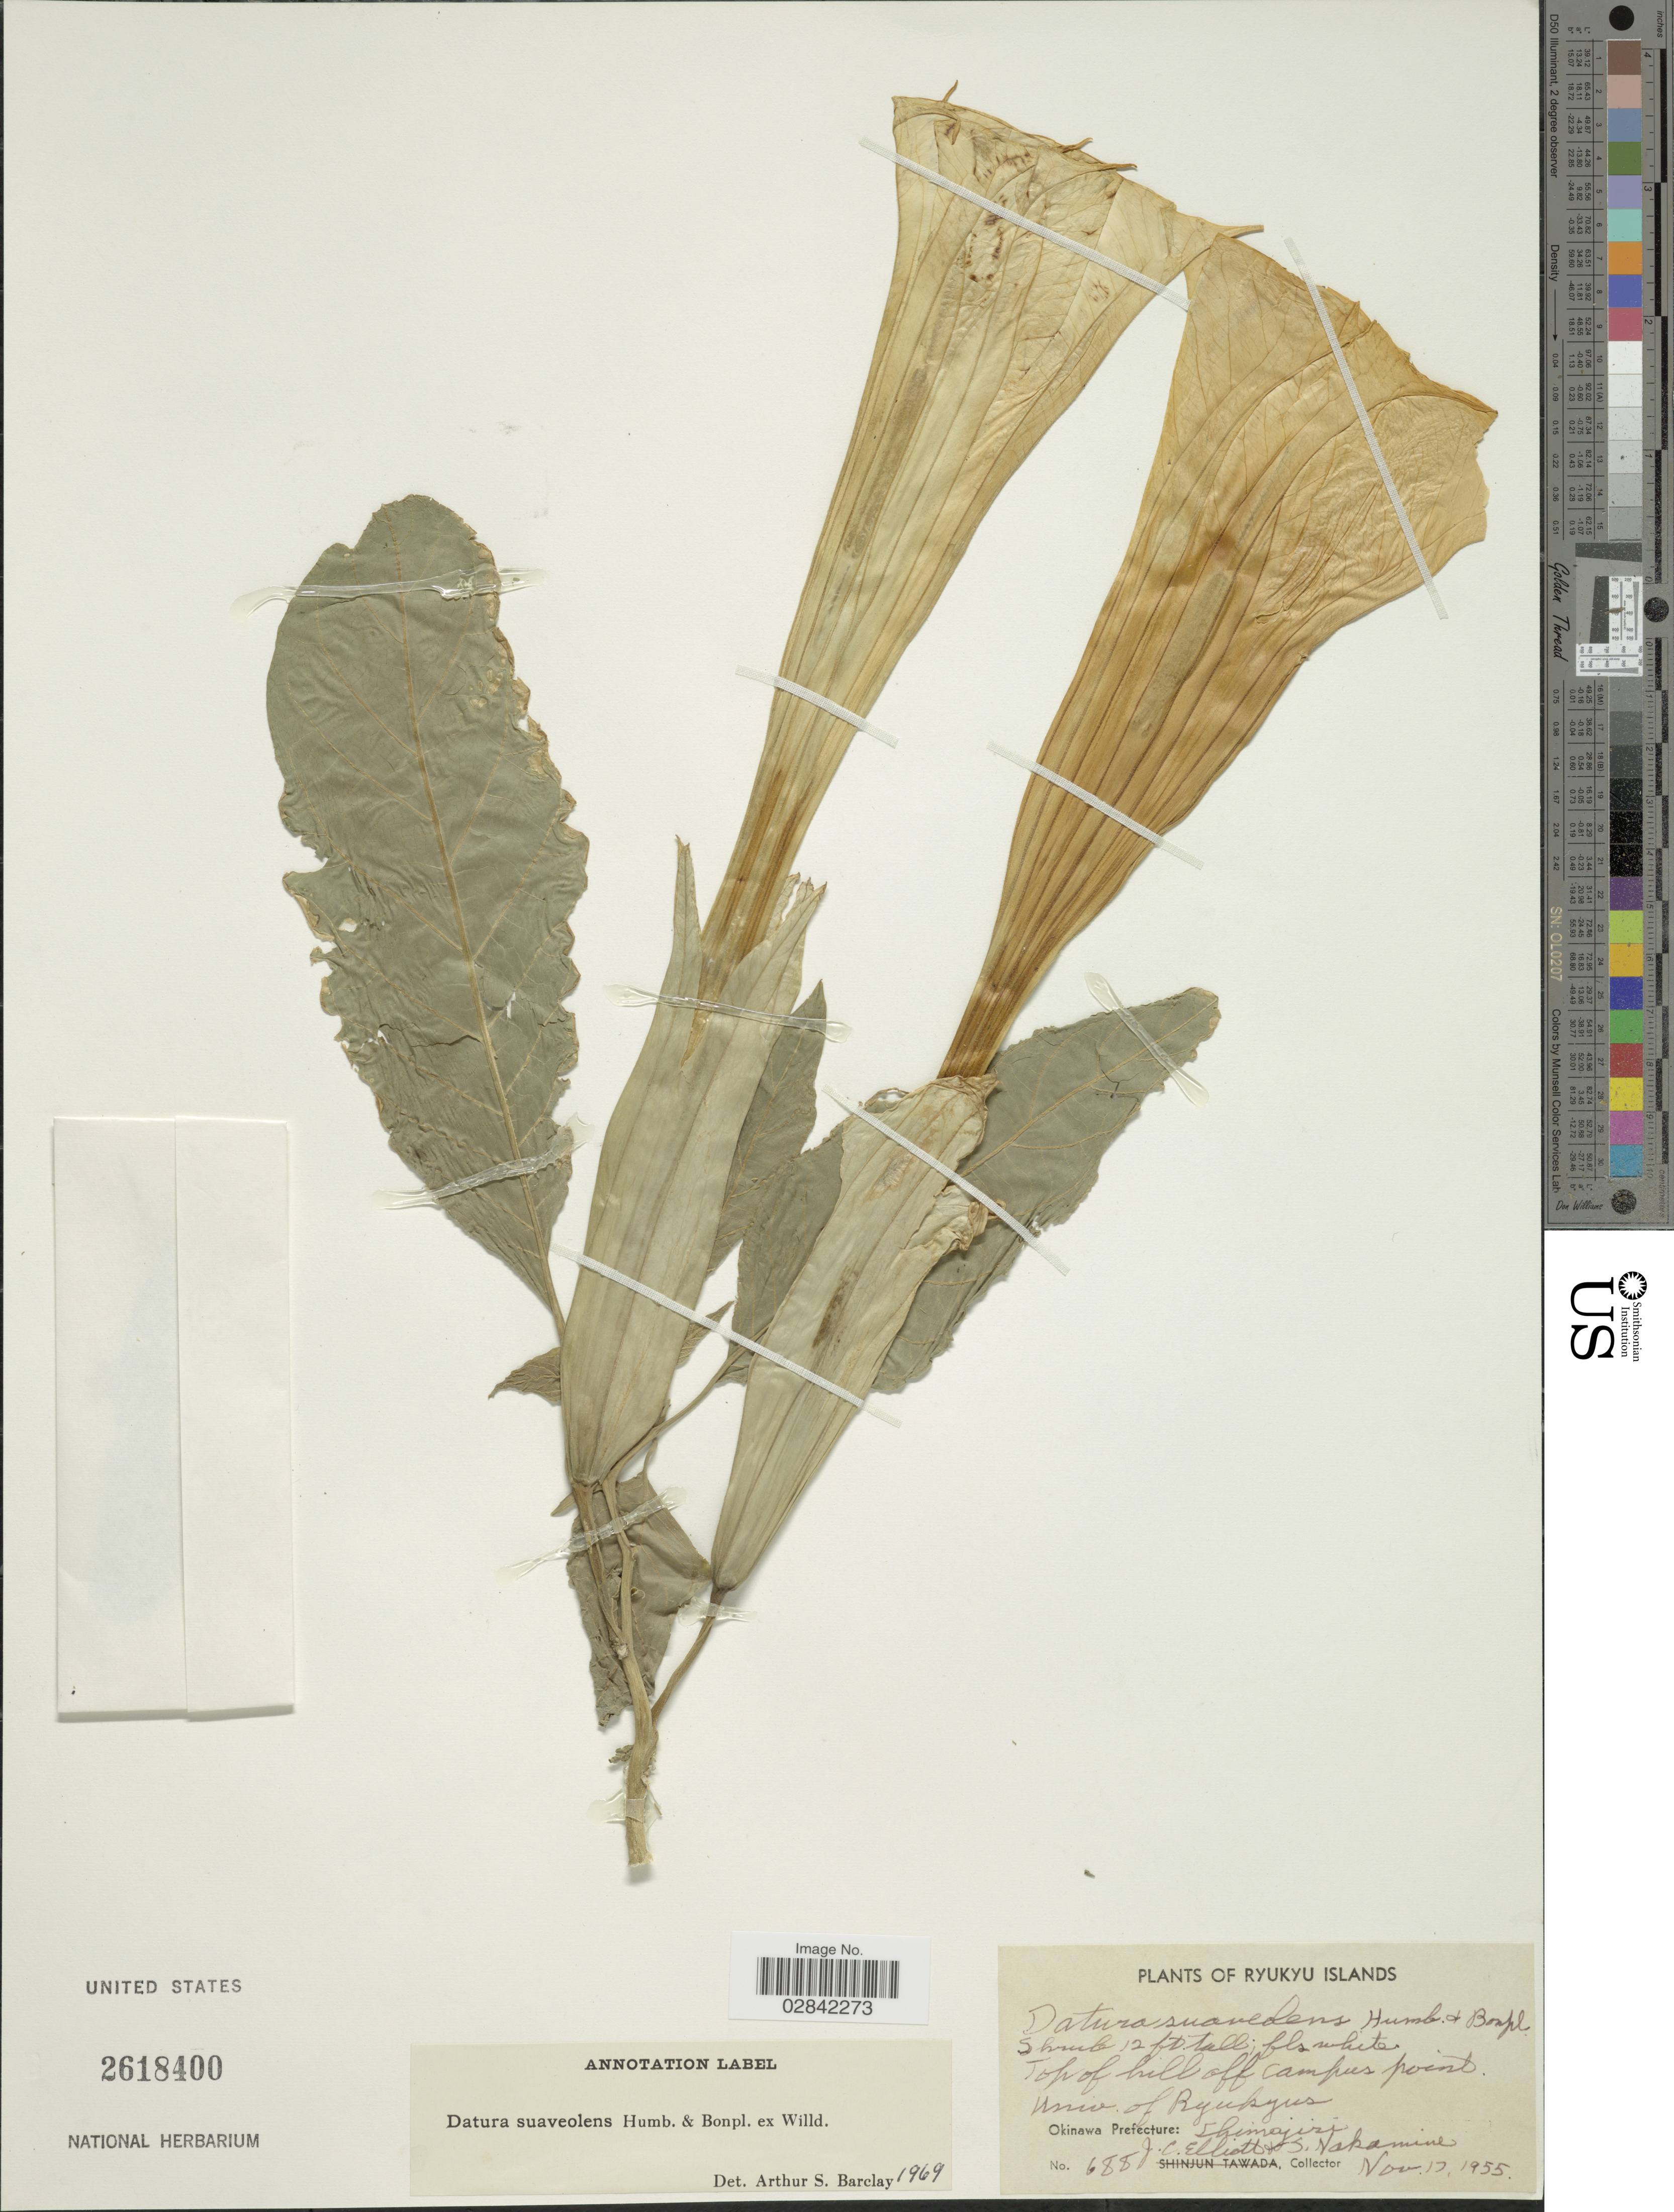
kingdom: Plantae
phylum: Tracheophyta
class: Magnoliopsida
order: Solanales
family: Solanaceae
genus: Brugmansia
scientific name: Brugmansia suaveolens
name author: (Humb. & Bonpl. ex Willd.) Brecht. & J. Presl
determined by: (US) Smithsonian Institution - National Museum of Natural History - Department of Botany (UNITED STATES)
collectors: J. C. Elliott & S. Nakamine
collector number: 688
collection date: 1955-11-19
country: Japan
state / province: Okinawa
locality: Top of hill off campus point, Univ. of Ryukyus, Okinawa Prefecture: Shimajiri. Ryukyu Islands.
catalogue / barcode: US 2618400